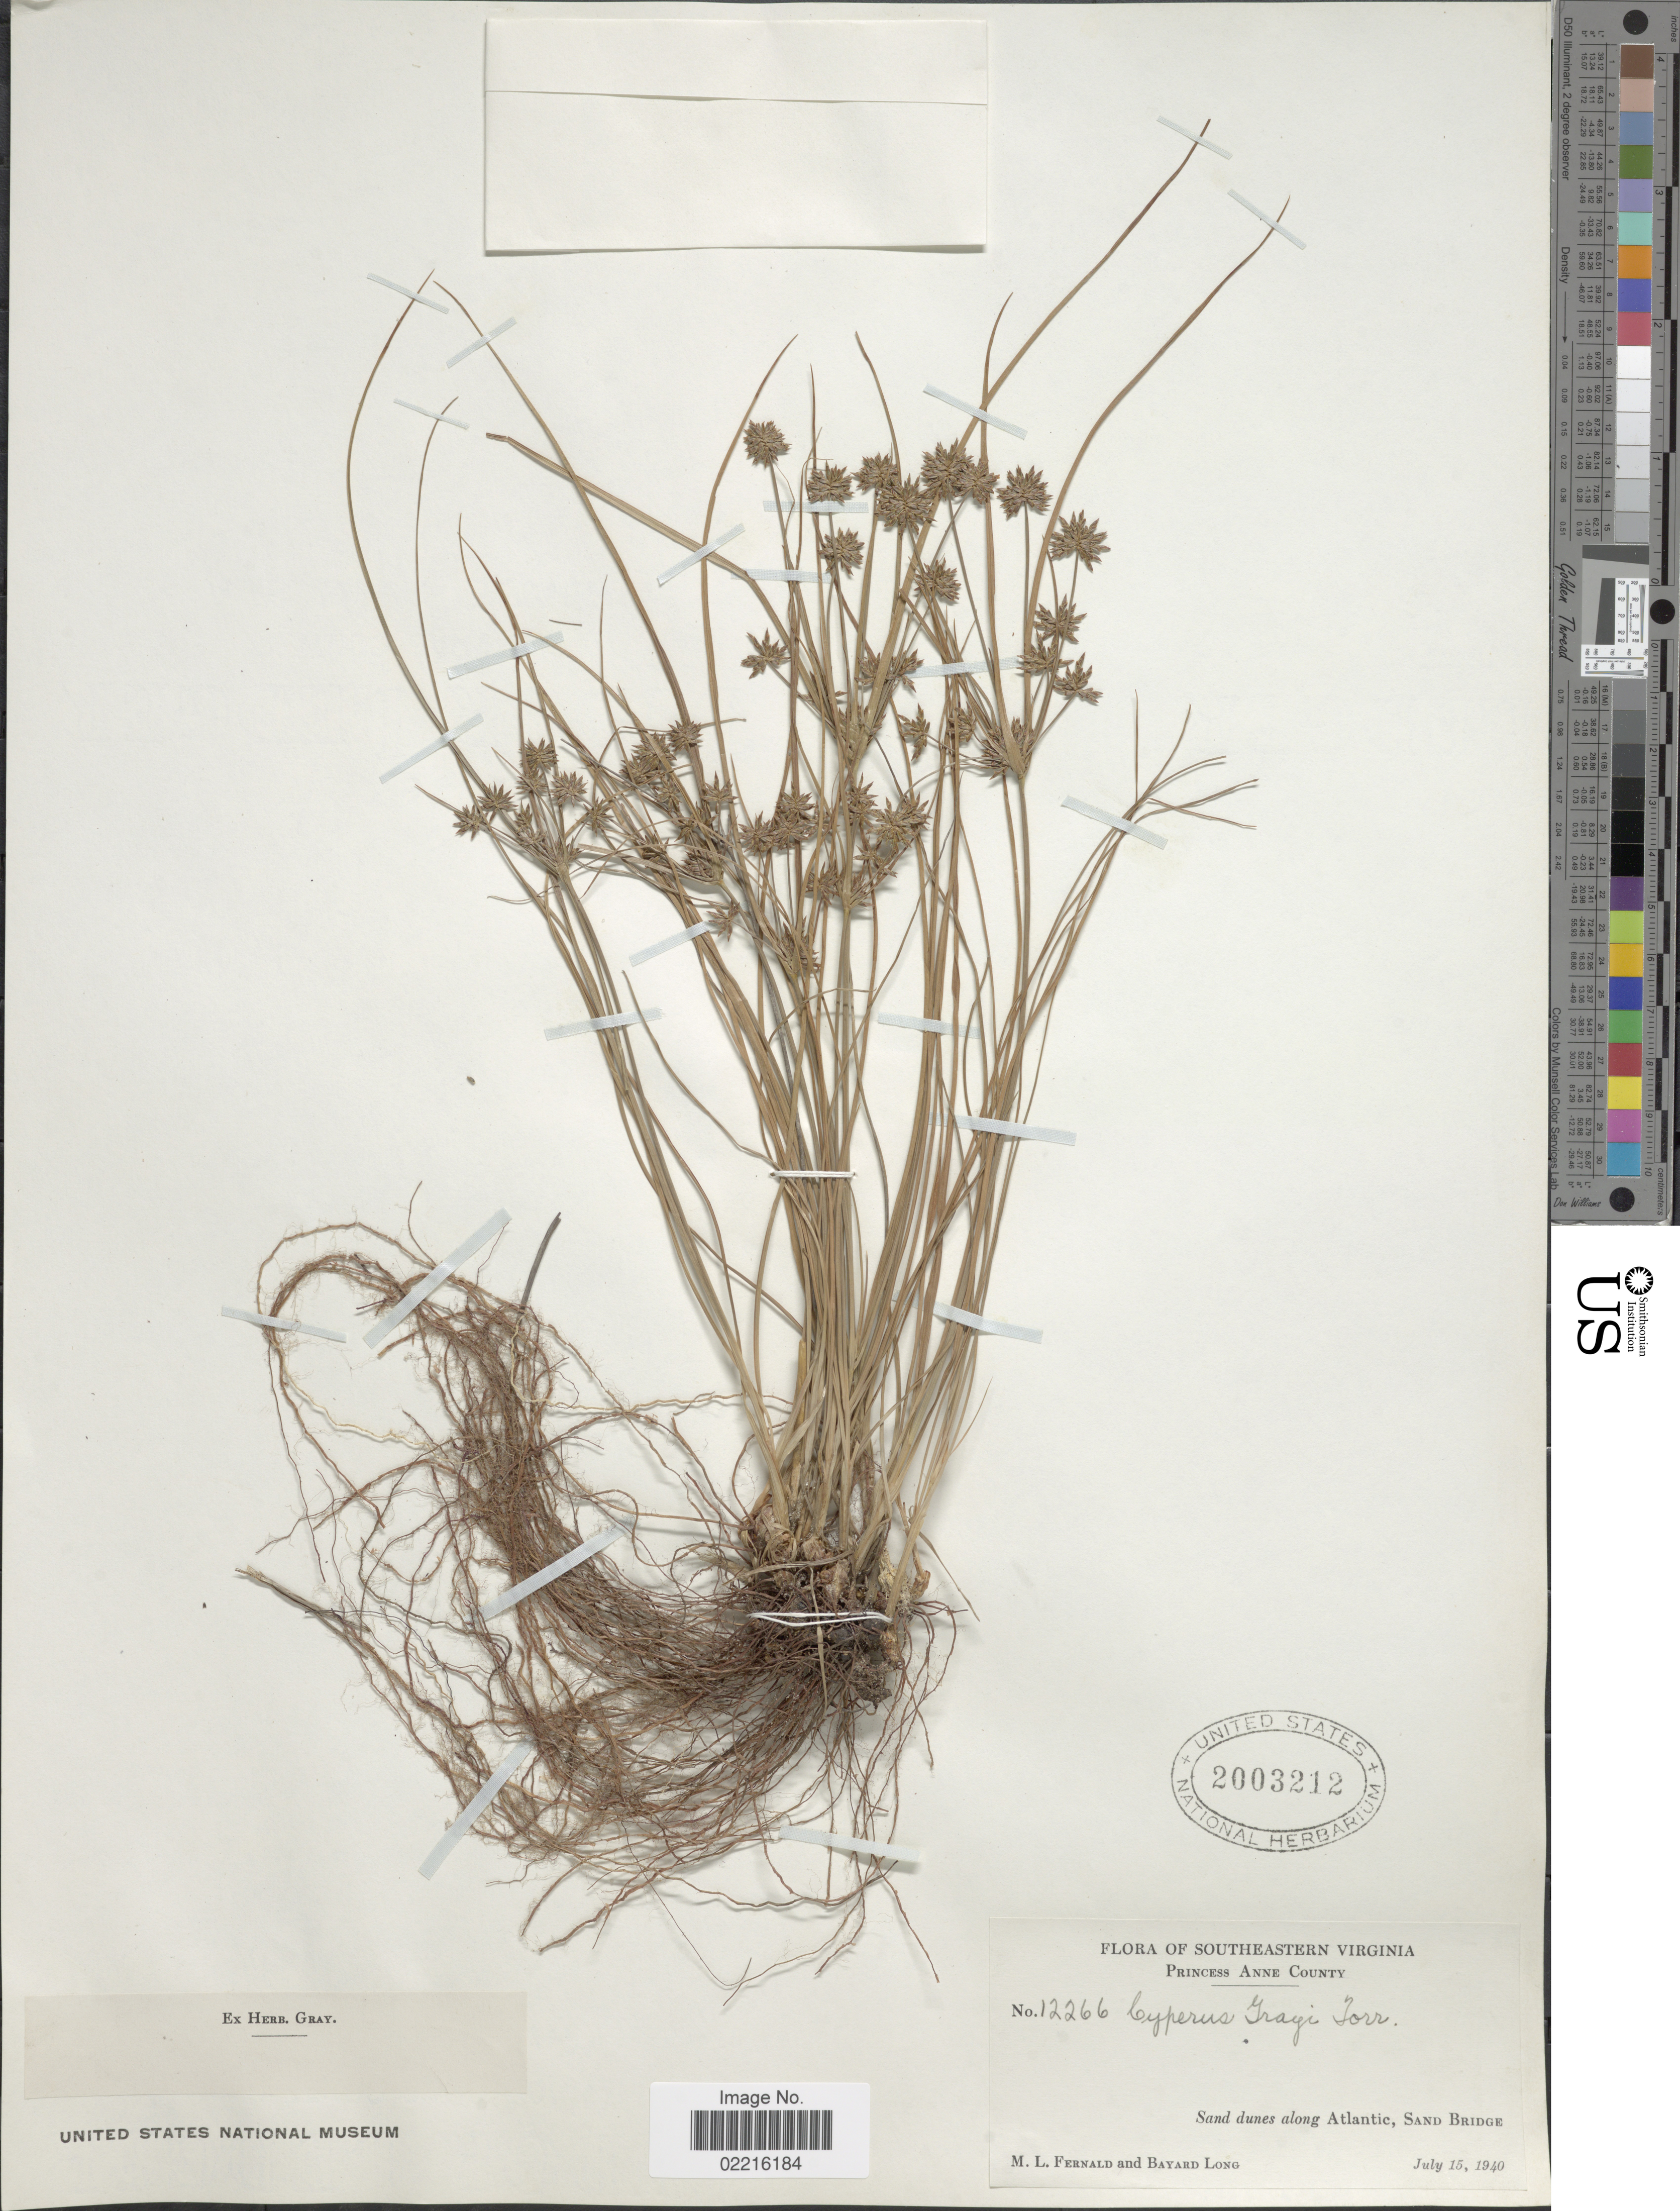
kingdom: Plantae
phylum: Tracheophyta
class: Liliopsida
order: Poales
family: Cyperaceae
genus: Cyperus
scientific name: Cyperus grayi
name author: Torr.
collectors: M. L. Fernald & B. Long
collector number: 12266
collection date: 1940-07-15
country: United States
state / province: Virginia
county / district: City of Virginia Beach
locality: Southeastern Virginia, Princess Anne (=historic county name) County, Sand dunes along Atlantic, Sand Bridge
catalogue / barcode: US 2003212